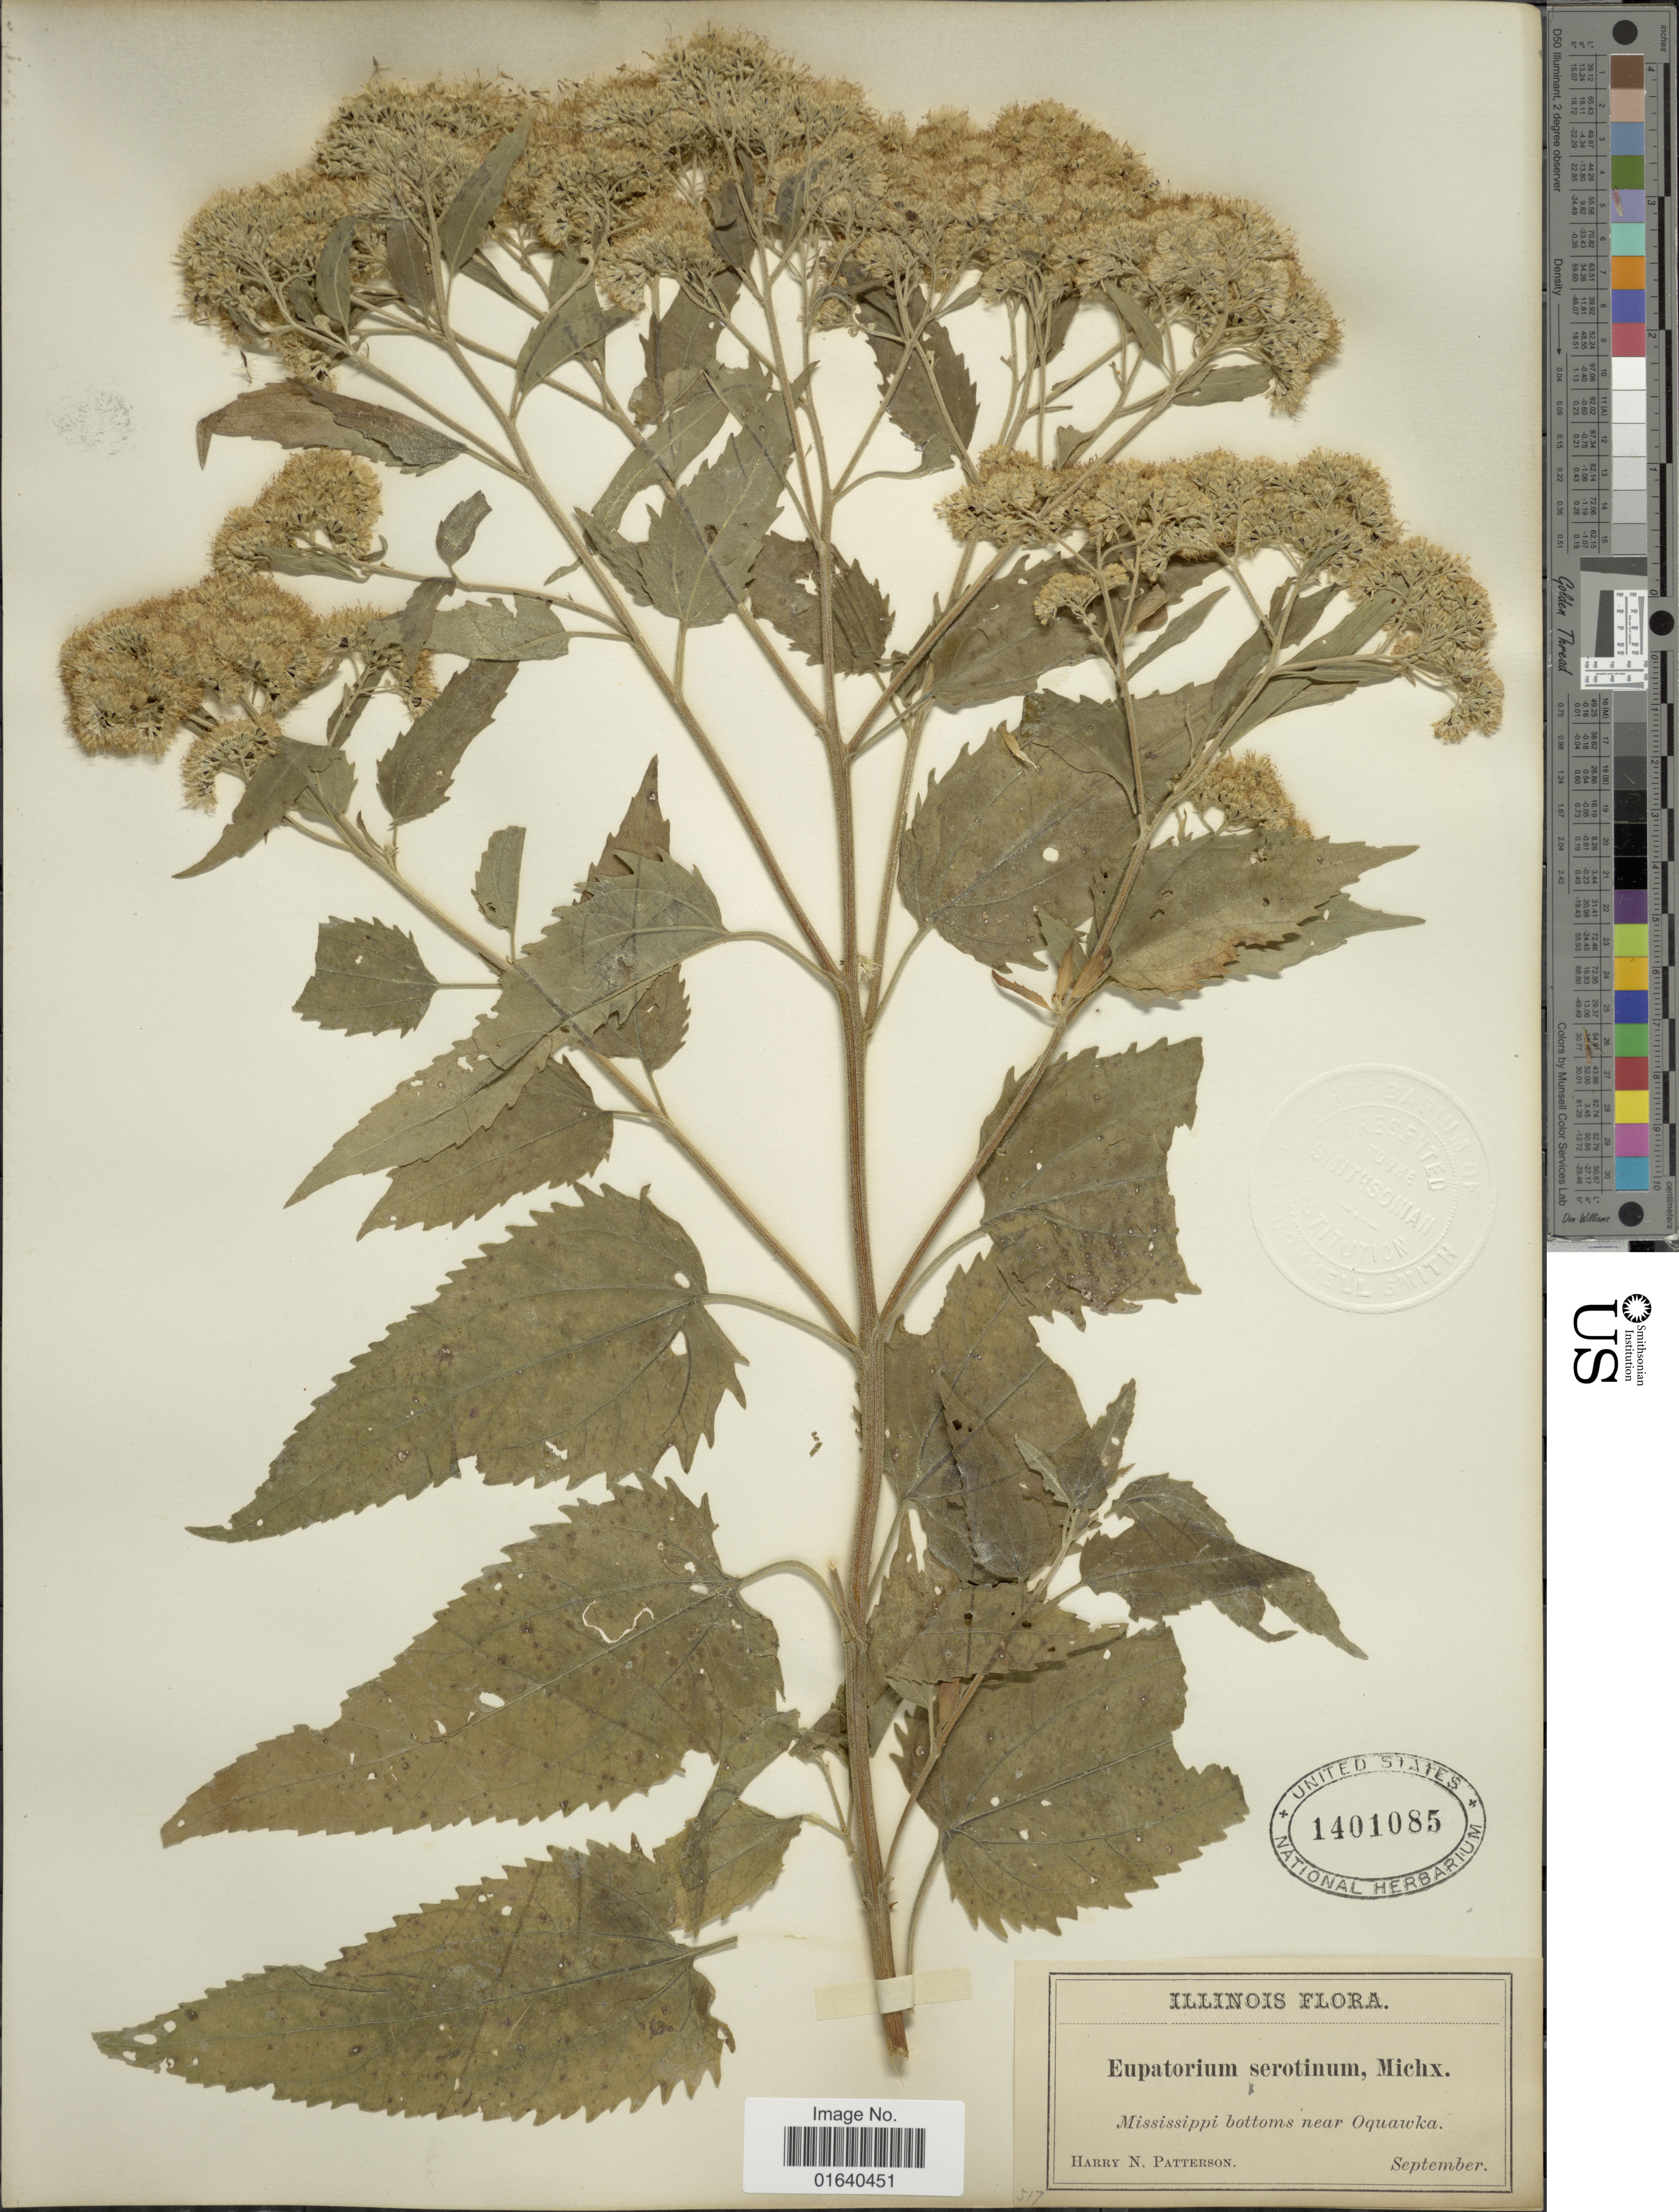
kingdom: Plantae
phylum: Tracheophyta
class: Magnoliopsida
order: Asterales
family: Asteraceae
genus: Eupatorium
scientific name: Eupatorium serotinum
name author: Michx.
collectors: H. N. Patterson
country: United States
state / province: Mississippi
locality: Illinois, Mississippi bottoms near Oquawka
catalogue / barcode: US 1401085